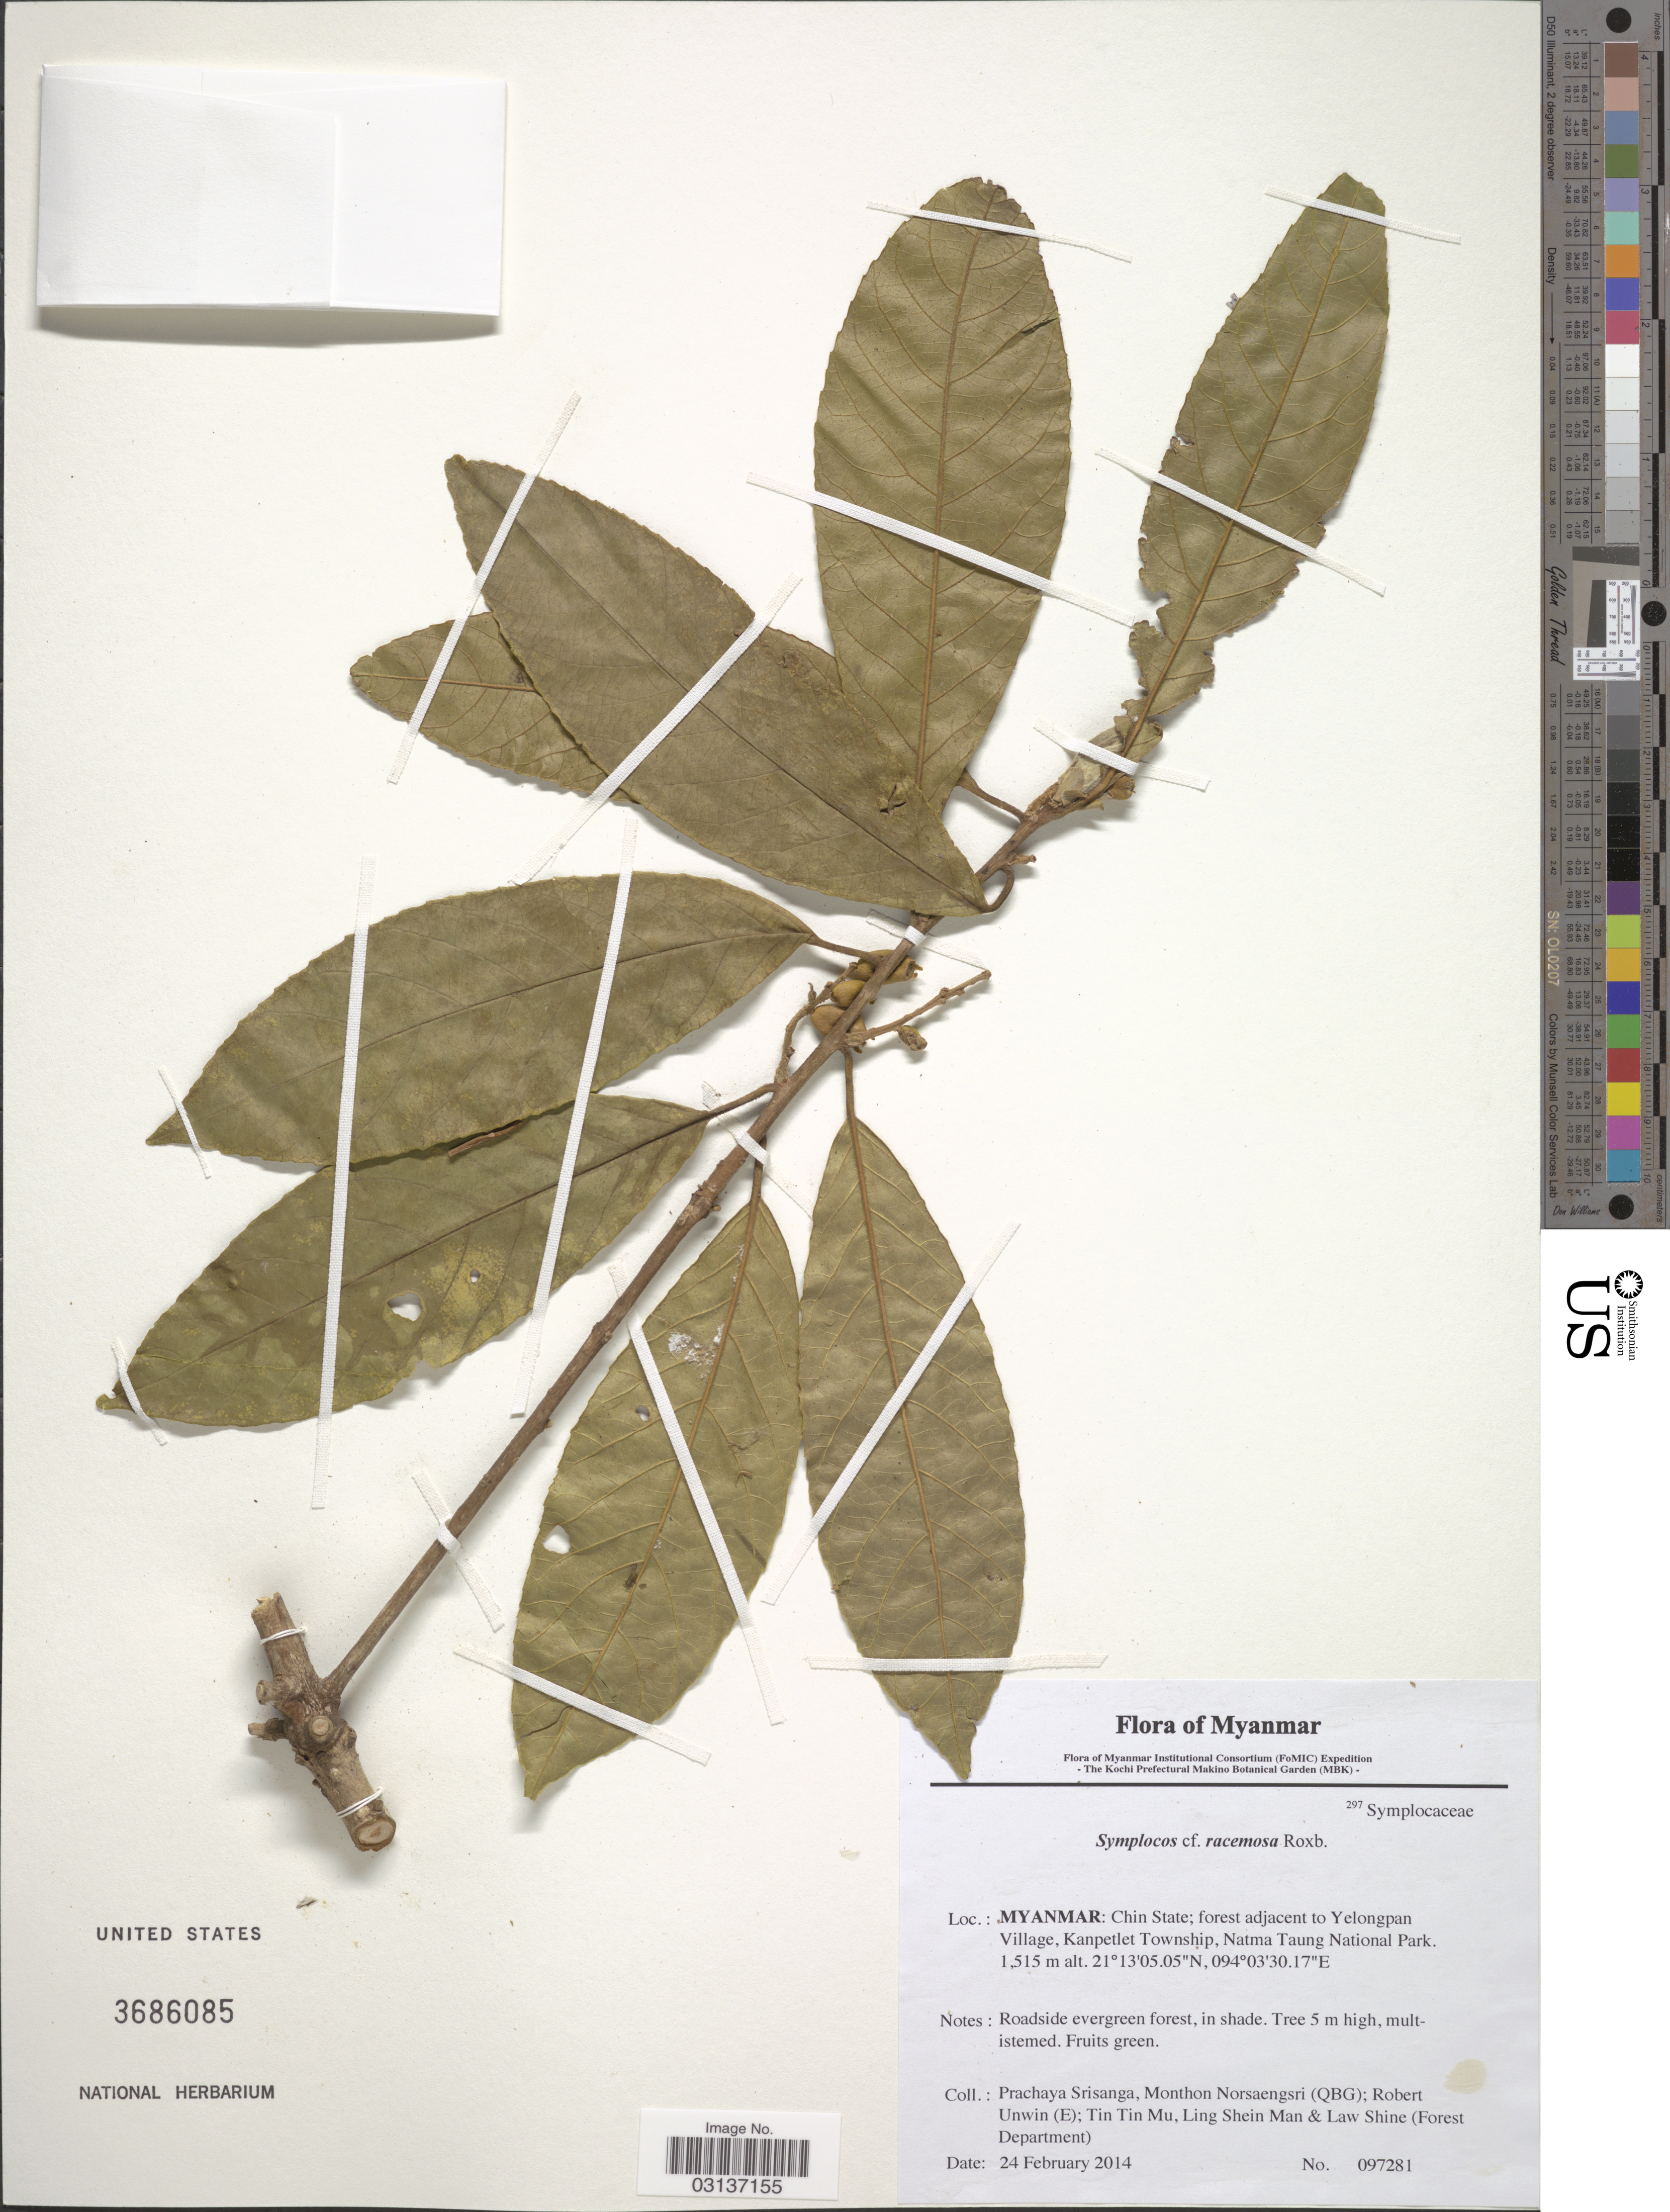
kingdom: Plantae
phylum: Tracheophyta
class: Magnoliopsida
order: Ericales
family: Symplocaceae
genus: Symplocos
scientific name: Symplocos racemosa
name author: Roxb.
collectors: P. Srisanga, M. Norsaengsri, R. Unwin, Tin Tin Mu & et al.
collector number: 097281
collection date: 2014-02-24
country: Myanmar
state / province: Chin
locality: Forest adjacent to Yelongpan Village, Kanpetlet Township, Natma Taung National Park.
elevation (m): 1515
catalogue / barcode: US 3686085